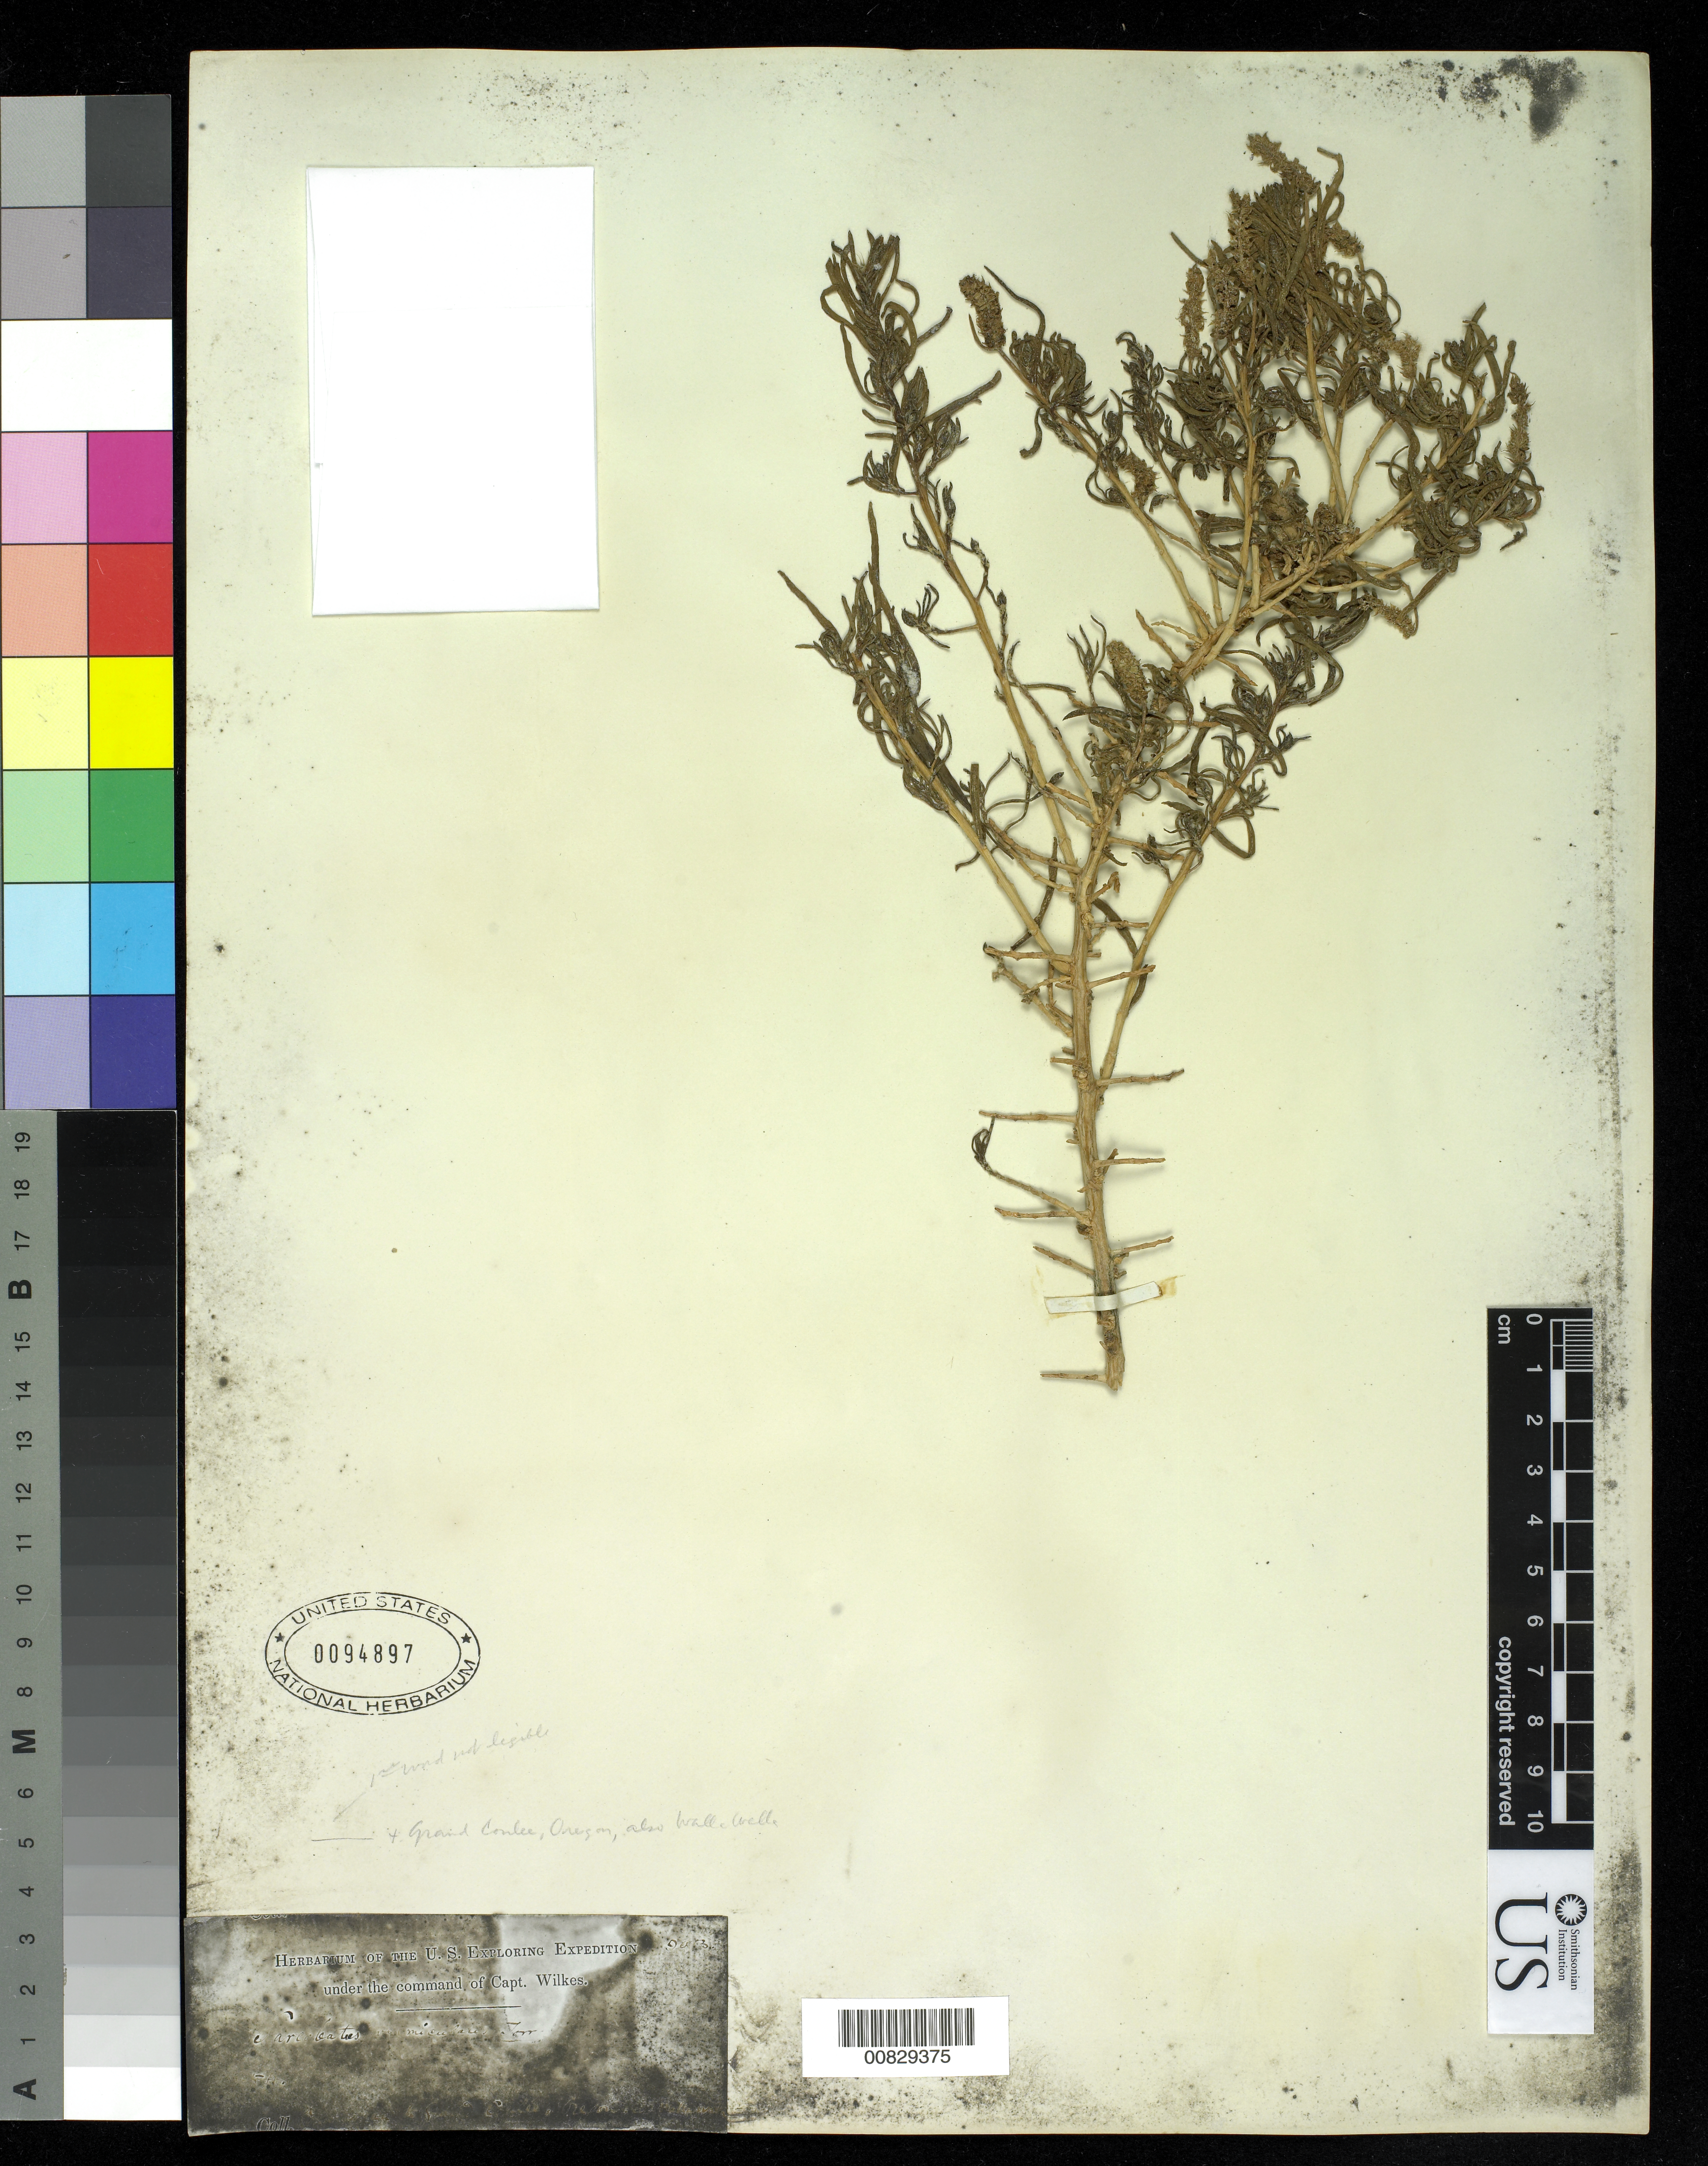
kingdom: Plantae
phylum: Tracheophyta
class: Magnoliopsida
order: Caryophyllales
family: Sarcobataceae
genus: Sarcobatus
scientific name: Sarcobatus vermiculatus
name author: (Hook.) Torr.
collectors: Wilkes Explor. Exped.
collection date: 1838/1842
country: United States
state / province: Washington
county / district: Walla Walla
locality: Walla Walla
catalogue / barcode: US 94897